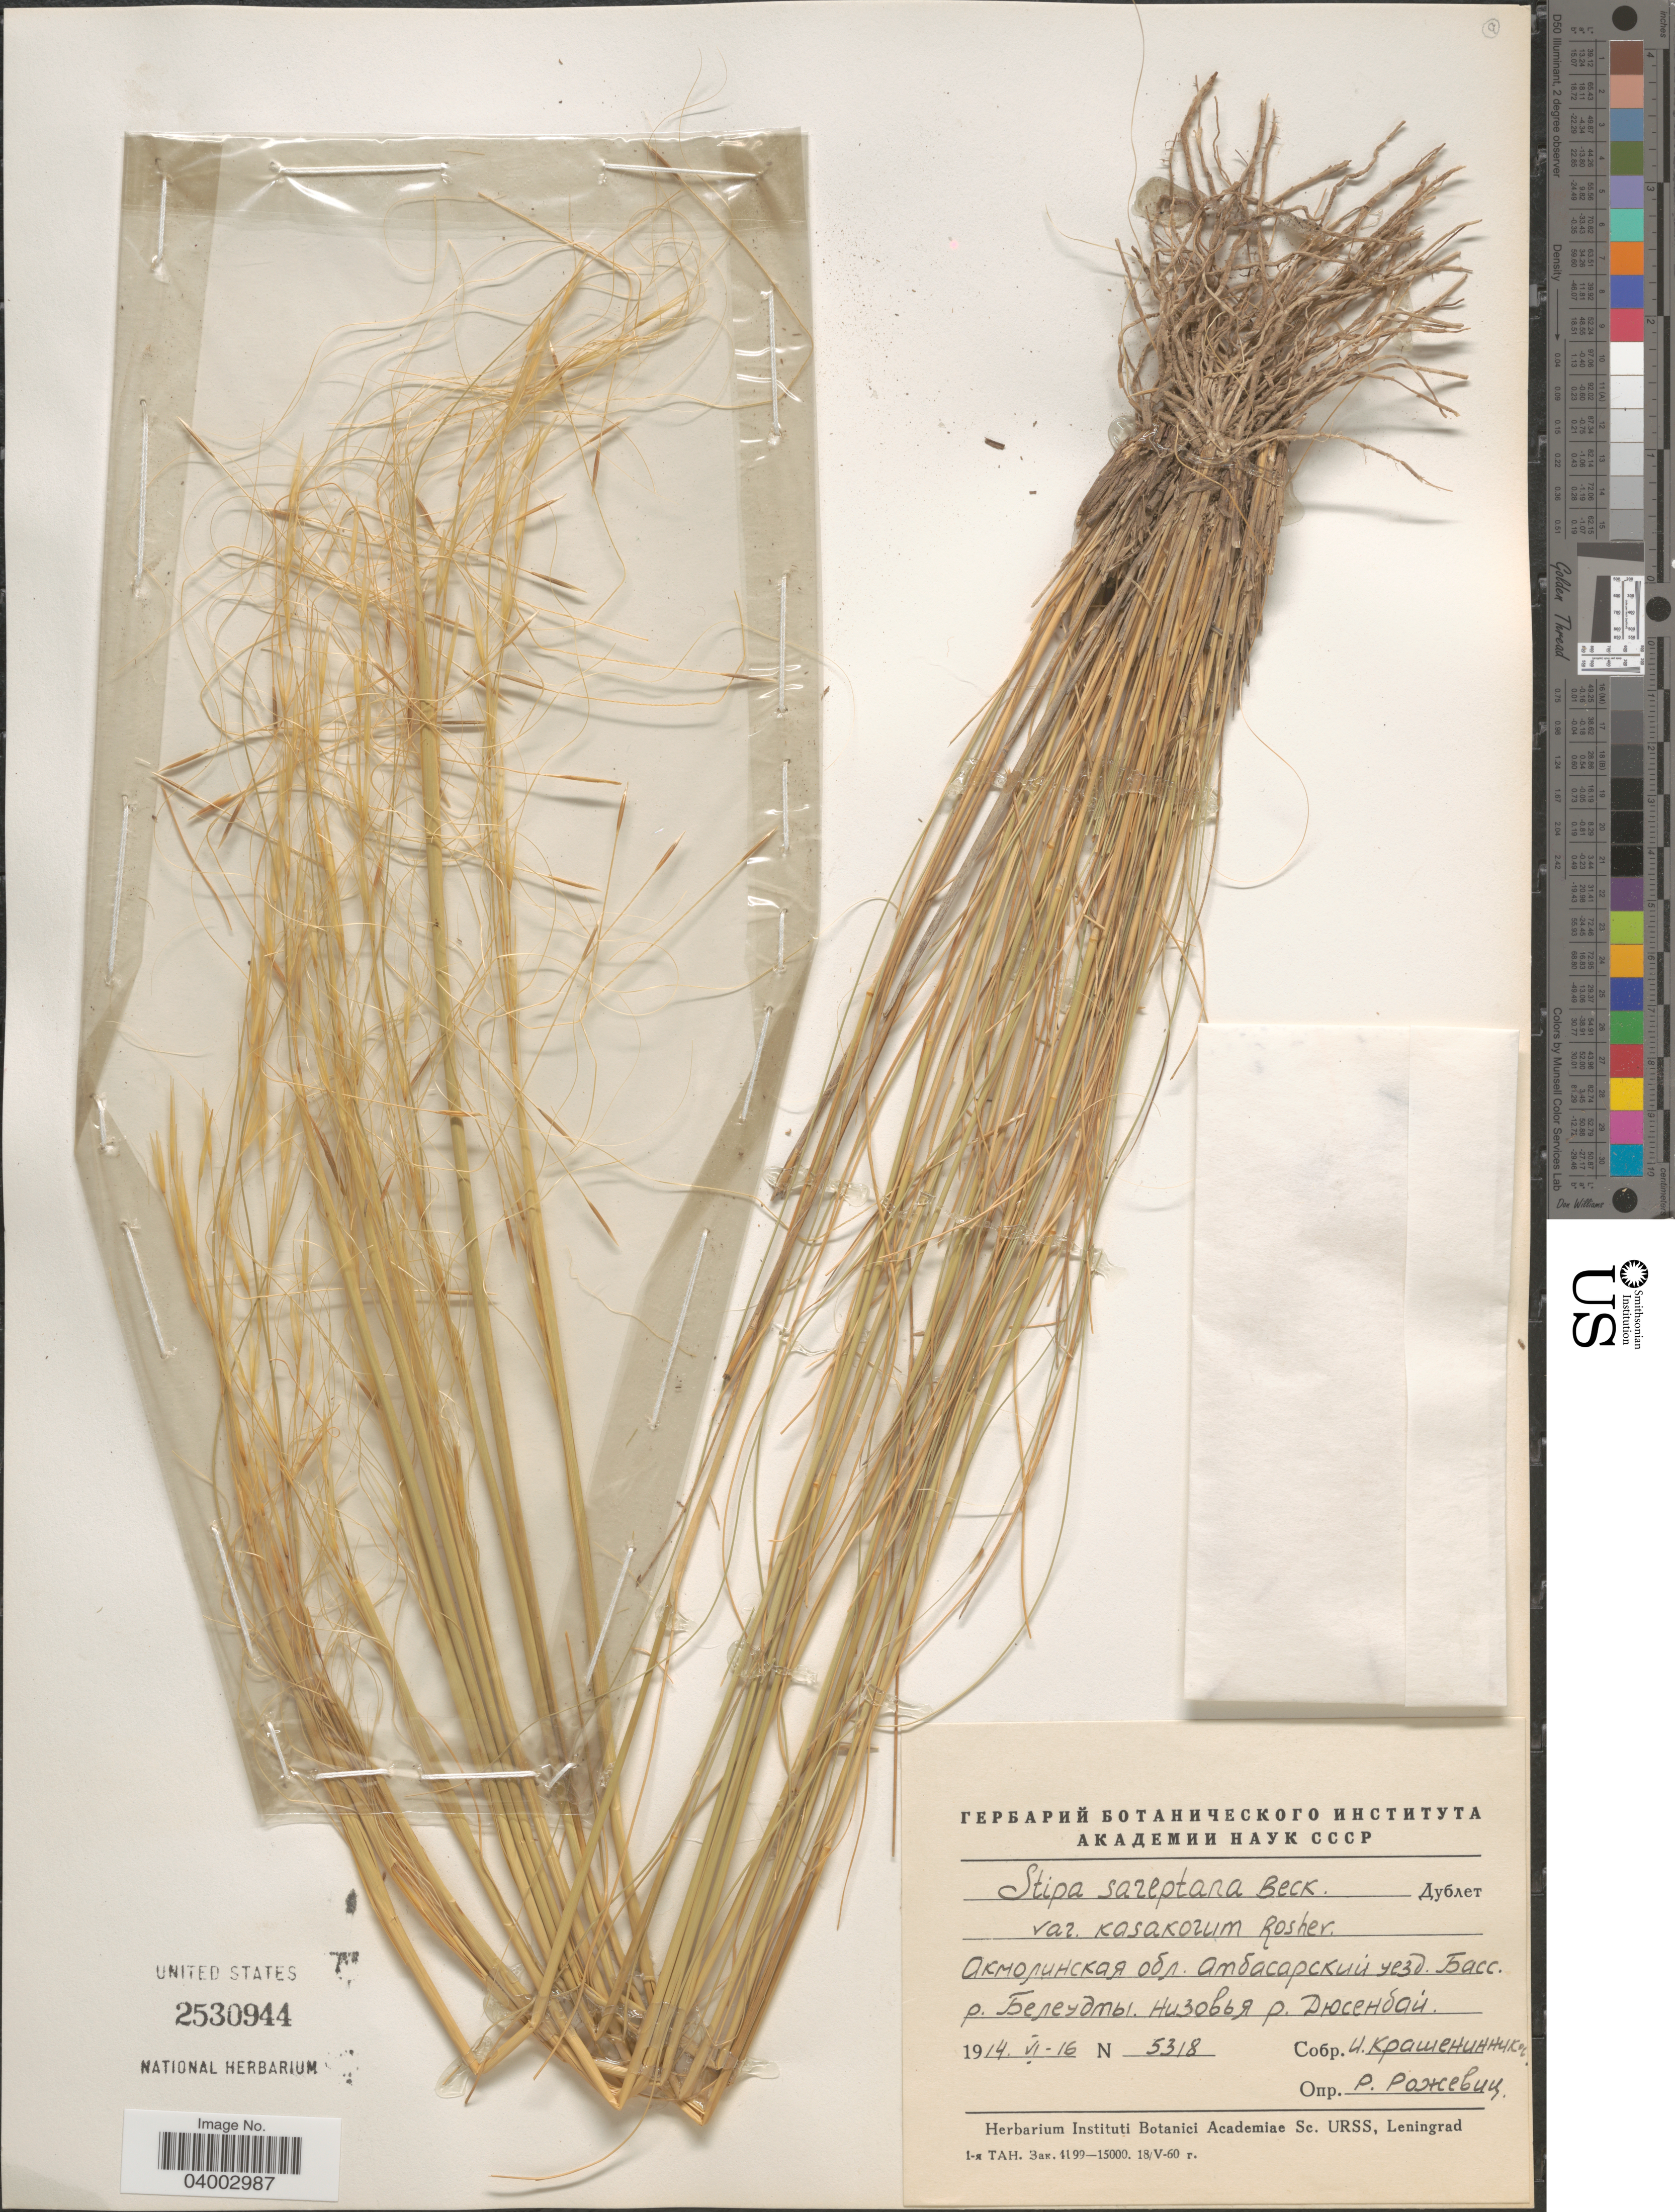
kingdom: Plantae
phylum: Tracheophyta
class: Liliopsida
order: Poales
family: Poaceae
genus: Stipa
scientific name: Stipa sareptana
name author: A.K. Becker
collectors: I. Krasheninnikov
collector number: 5318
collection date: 1914-06-16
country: Kazakhstan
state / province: Qaraghandy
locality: Basin of river Beleudty, river Dyusenbay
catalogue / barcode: US 2530944